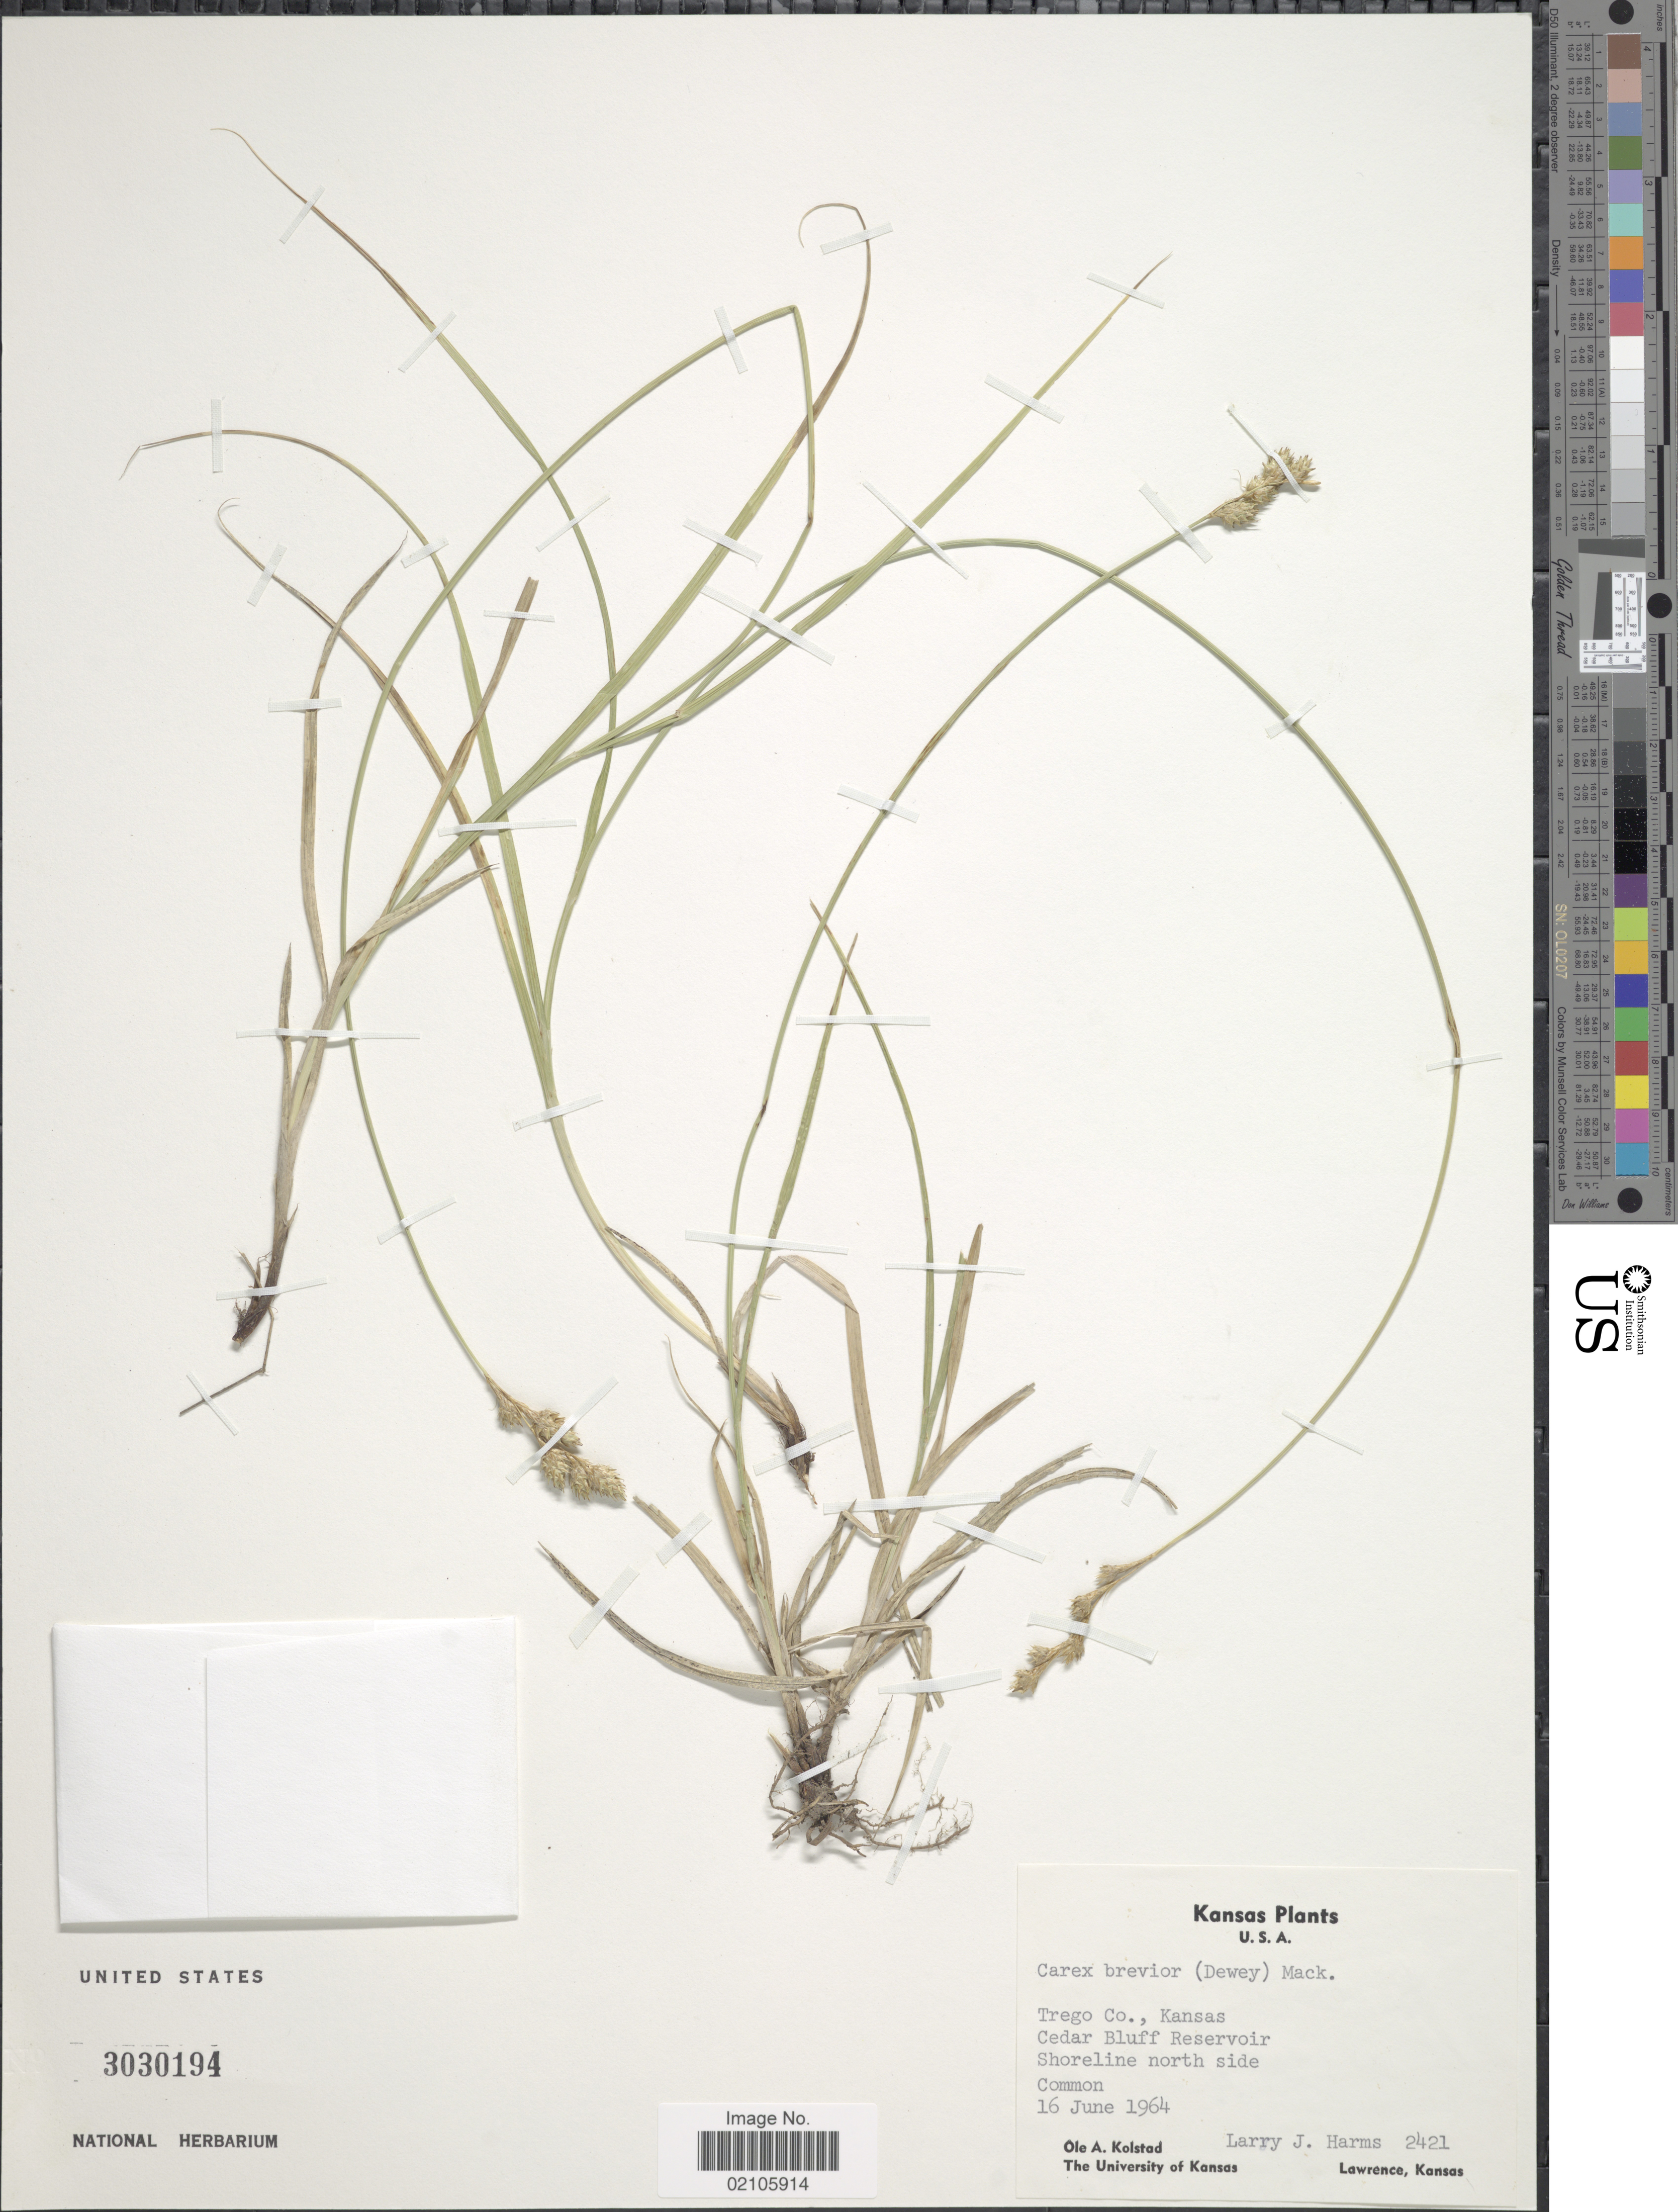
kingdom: Plantae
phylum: Tracheophyta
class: Liliopsida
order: Poales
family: Cyperaceae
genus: Carex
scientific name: Carex brevior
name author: (Dewey) Mack. ex Lunell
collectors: O. Kolstad & L. Harms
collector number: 2421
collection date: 1964-06-16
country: United States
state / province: Kansas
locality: Trego Co., Kansas. Cedar Bluff Reservoir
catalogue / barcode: US 3030194